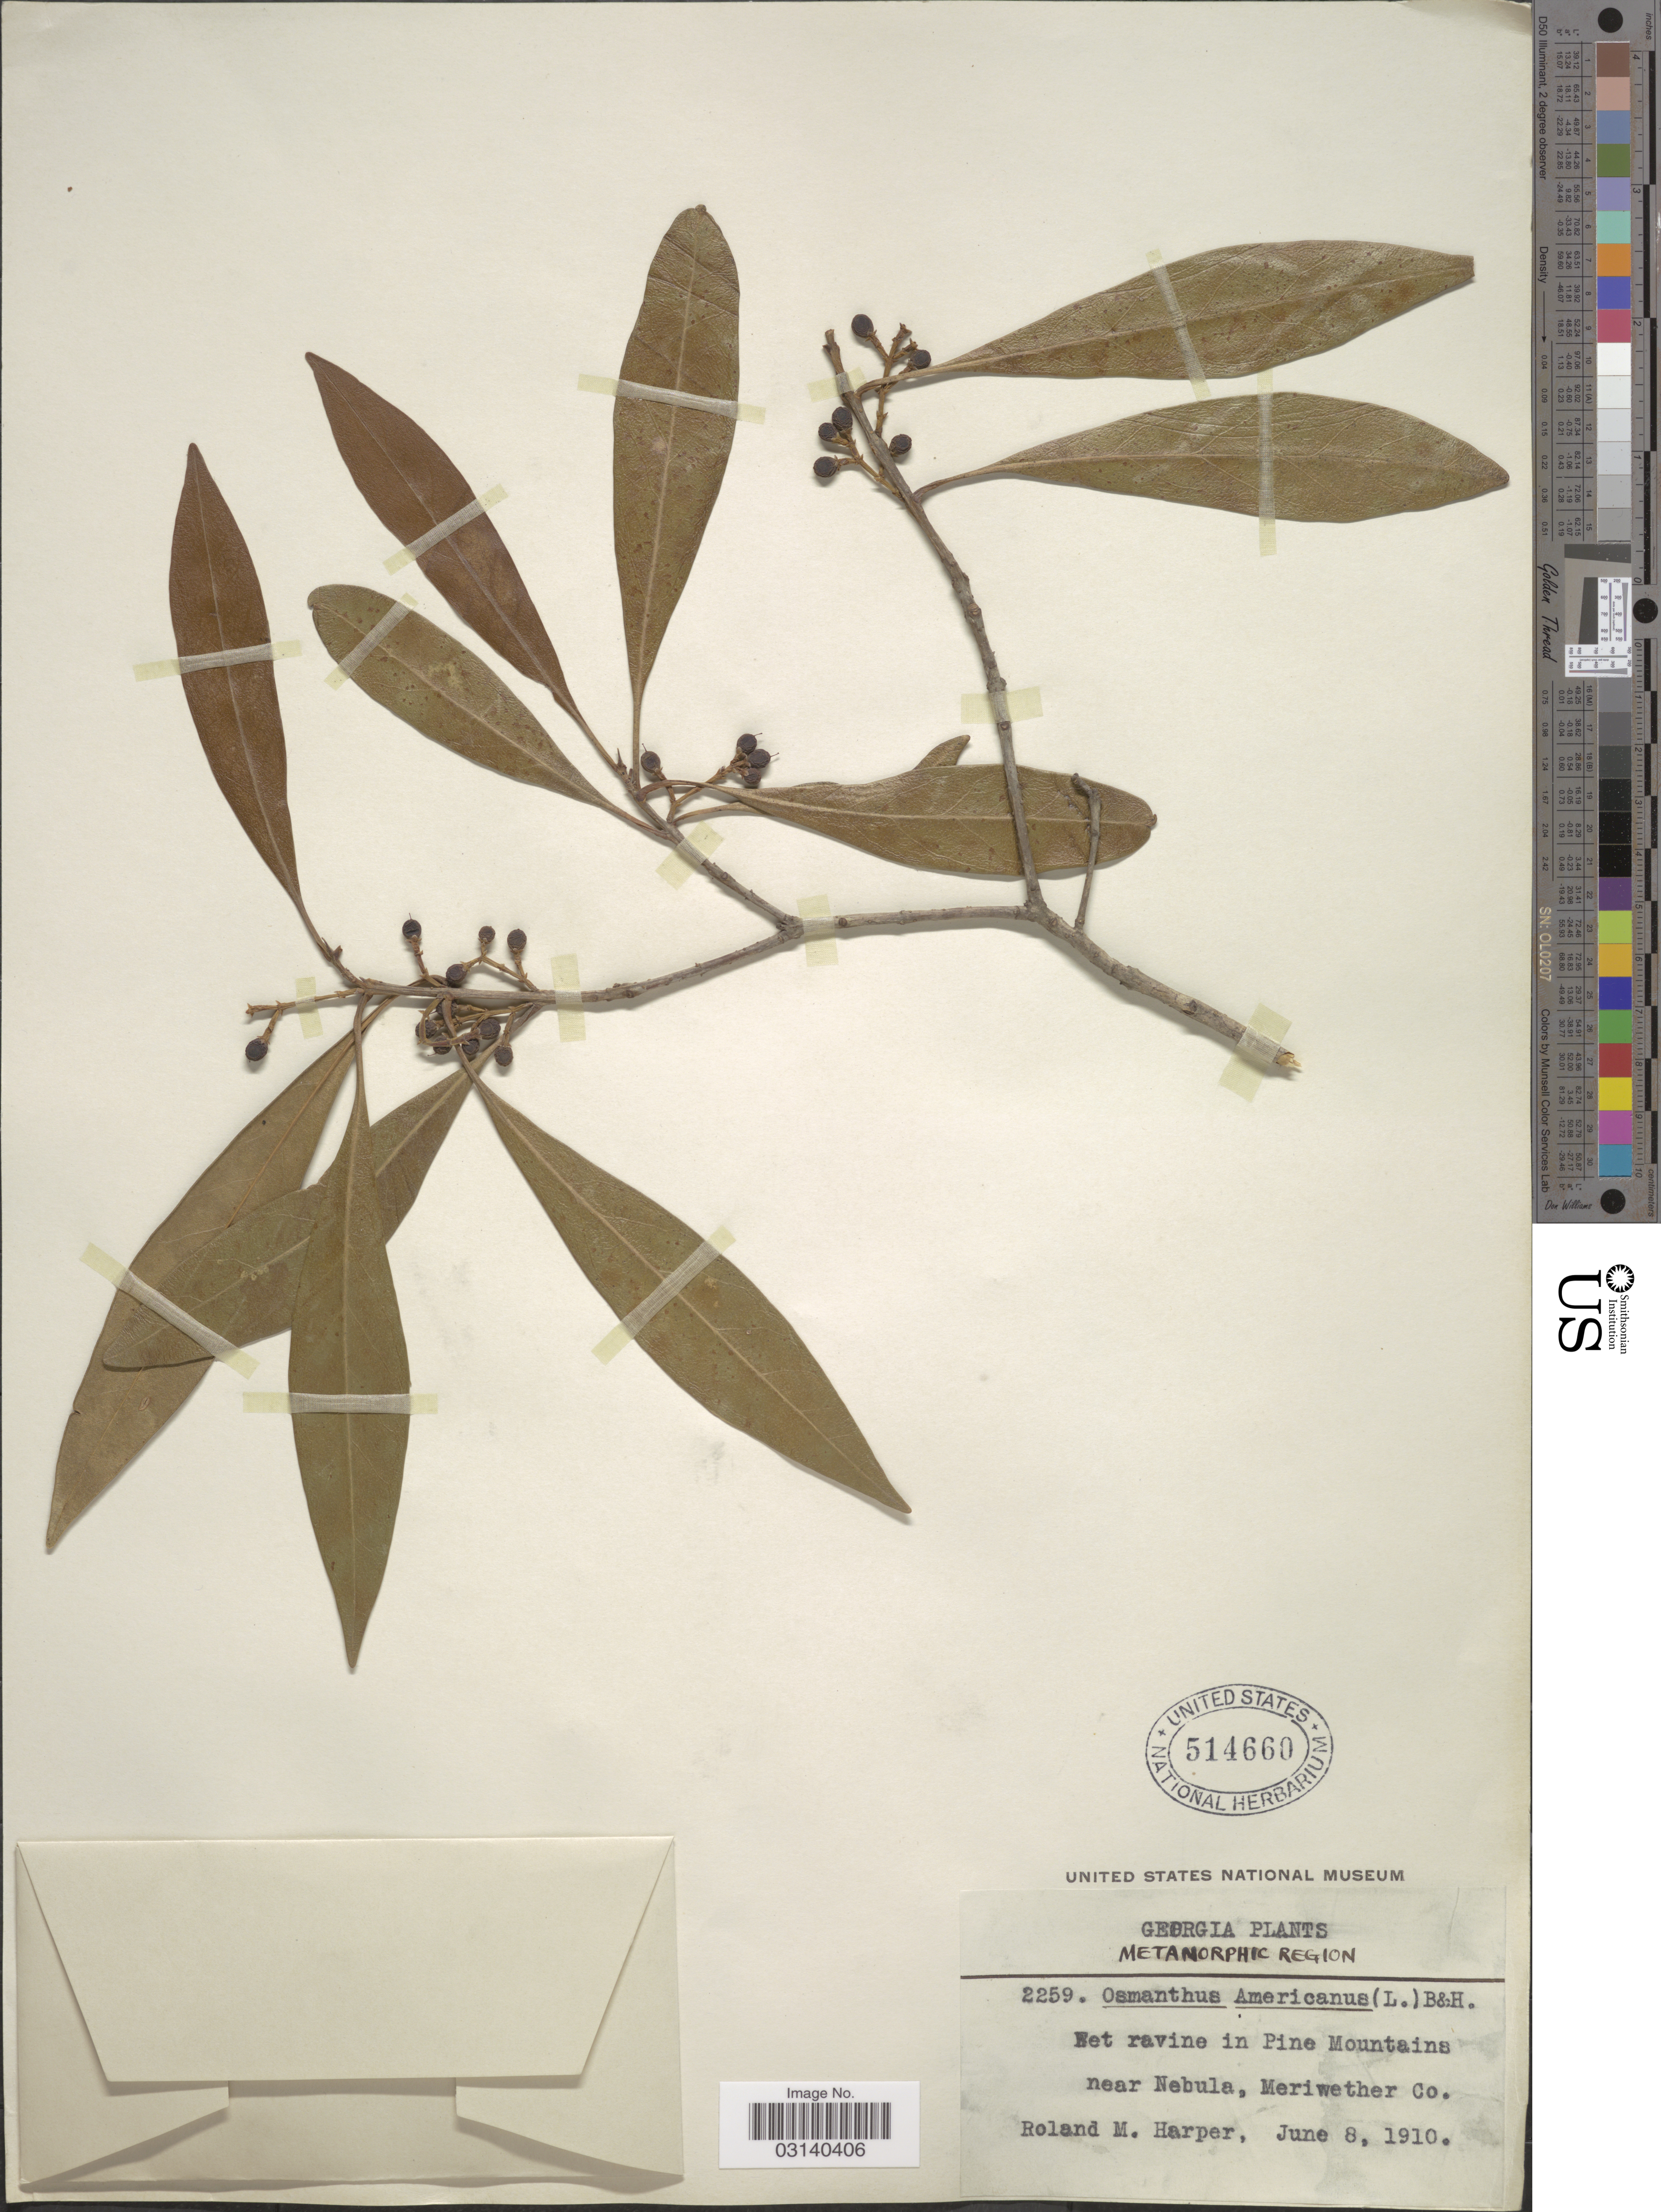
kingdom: Plantae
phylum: Tracheophyta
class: Magnoliopsida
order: Lamiales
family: Oleaceae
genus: Osmanthus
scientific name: Osmanthus americanus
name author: (L.) A. Gray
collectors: R. Harper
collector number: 2259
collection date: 1910-06-08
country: United States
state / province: Georgia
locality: Metanorphic Region, Wet ravine in Pine Mountains near Nebula, Meriwether Co.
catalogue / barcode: US 514660